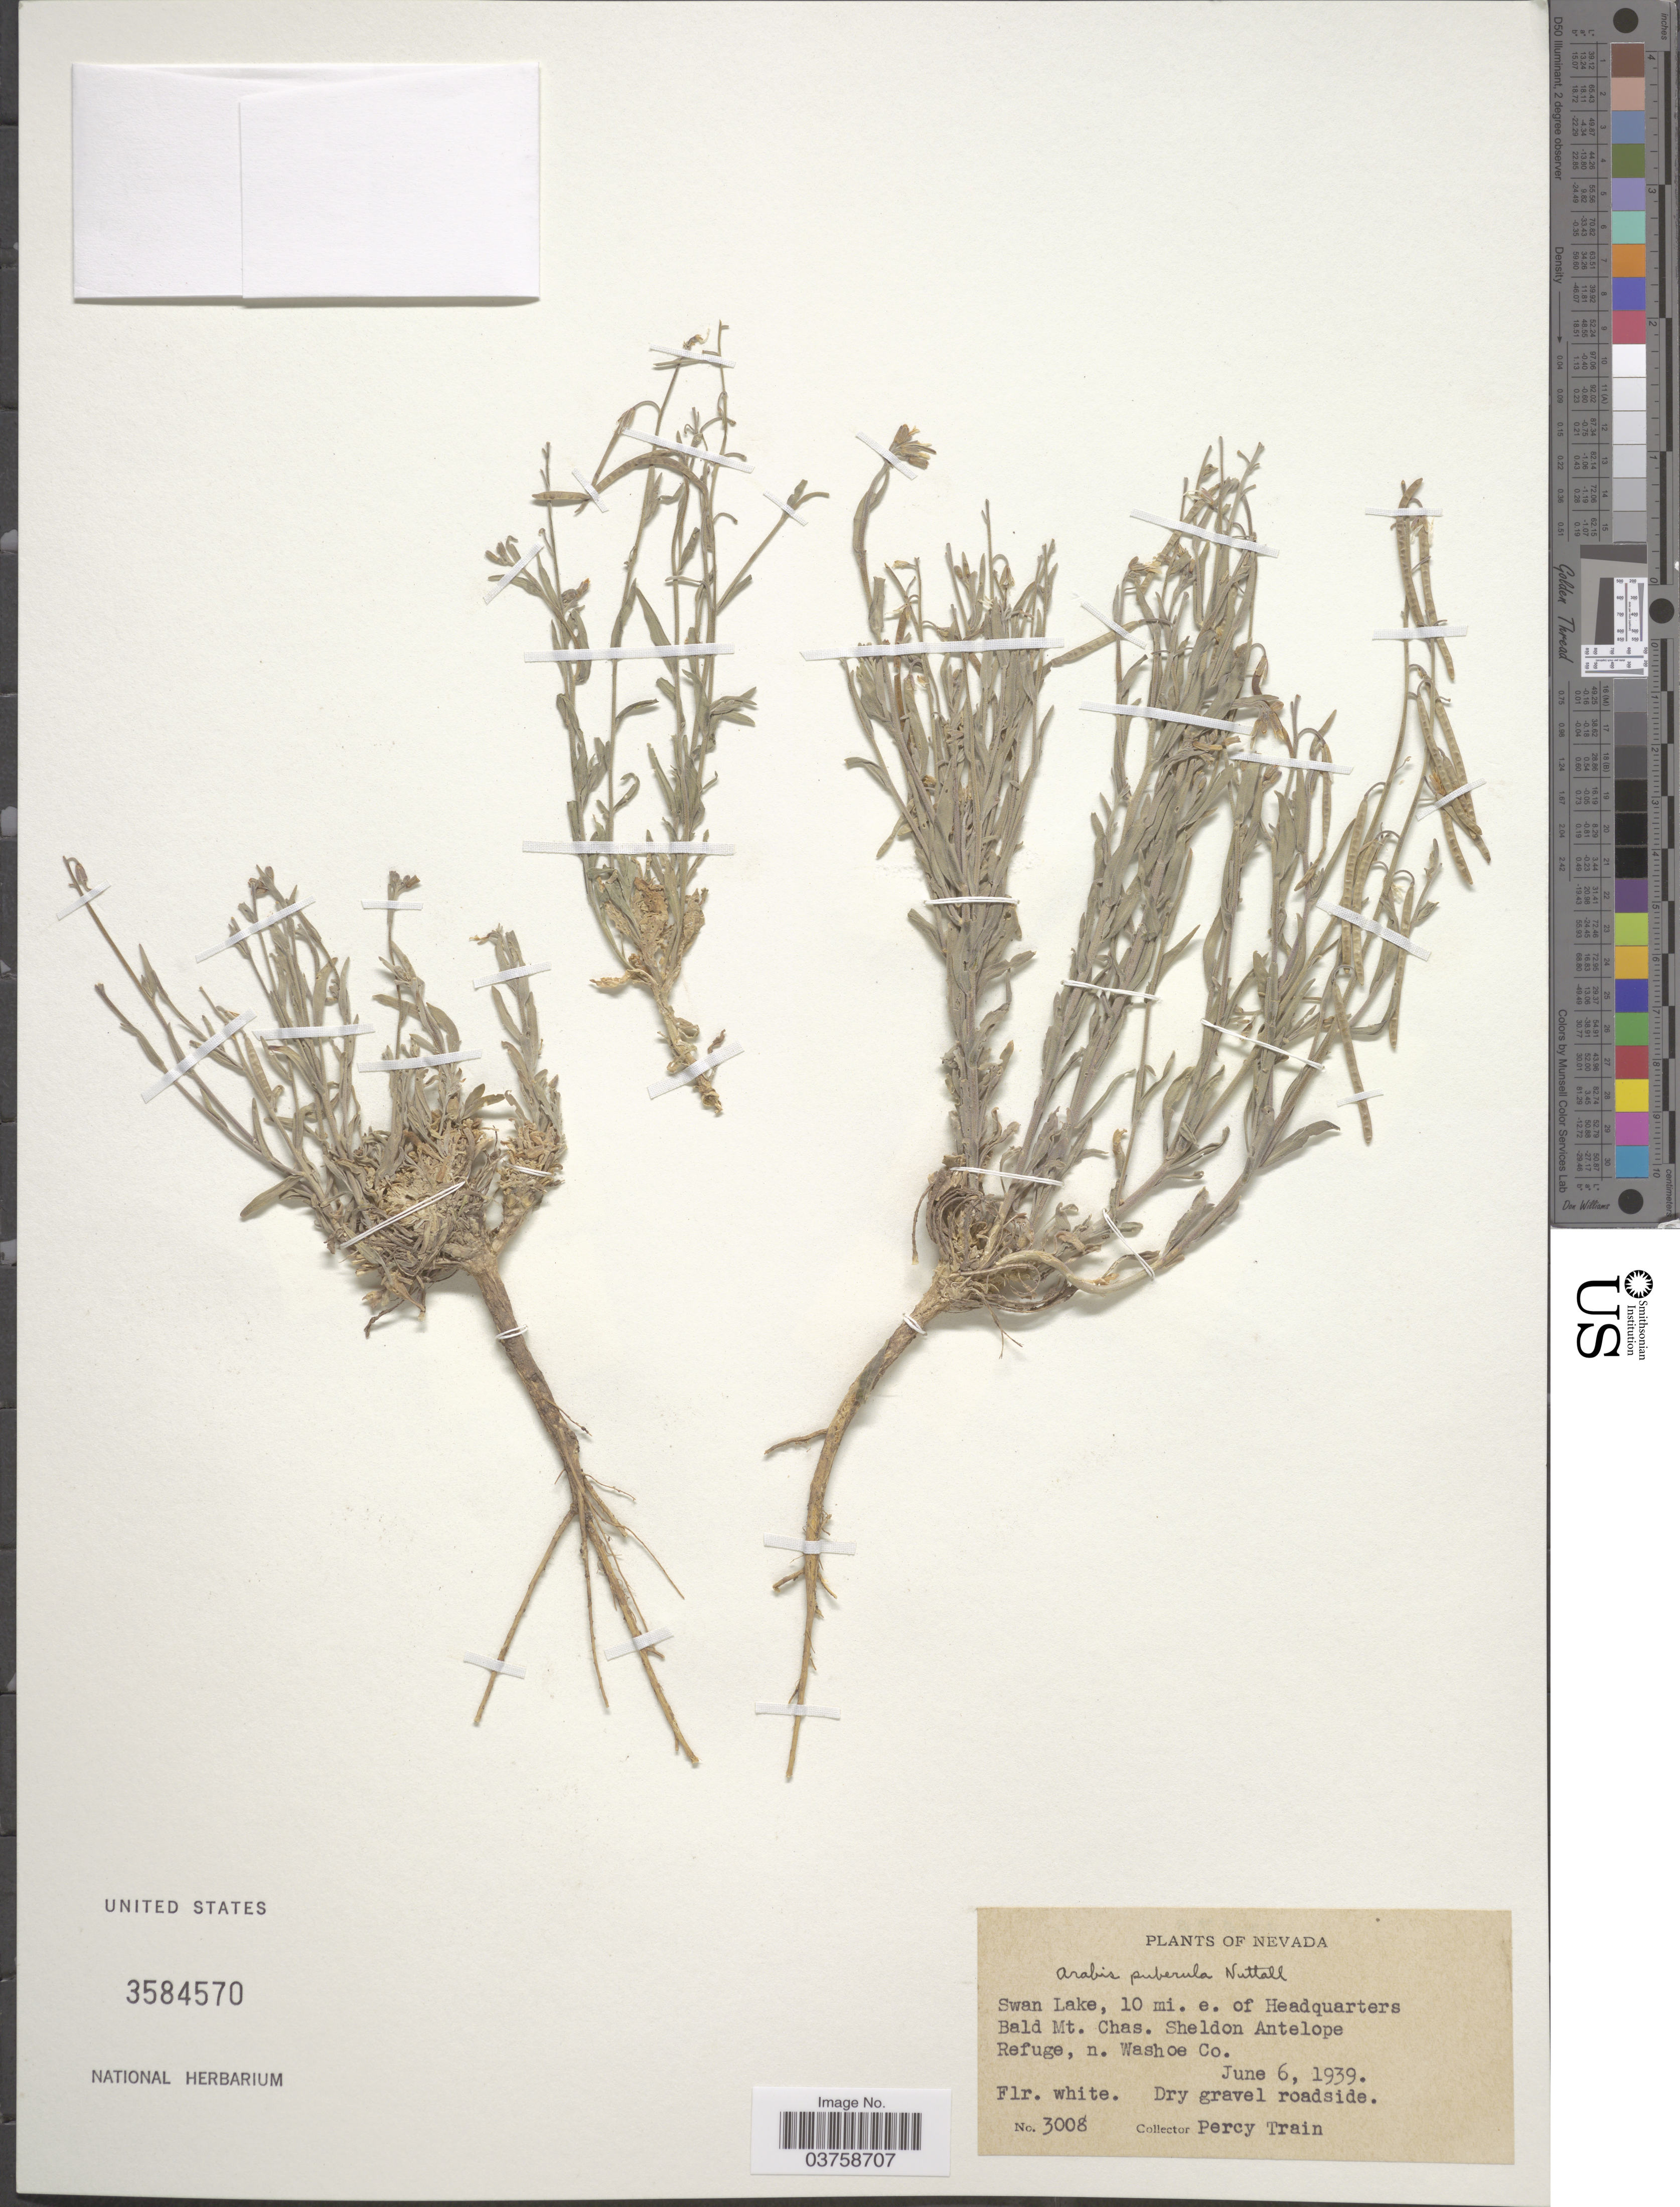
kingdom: Plantae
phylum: Tracheophyta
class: Magnoliopsida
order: Brassicales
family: Brassicaceae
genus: Arabis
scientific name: Arabis puberula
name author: Nutt.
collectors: P. Train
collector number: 3008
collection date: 1939-06-06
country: United States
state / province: Nevada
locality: Swan Lake, 10 mi. e. of Headquarters Bald Mt. Chas. Sheldon Antelope Refuge, n. Washoe Co.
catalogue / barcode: US 3584570